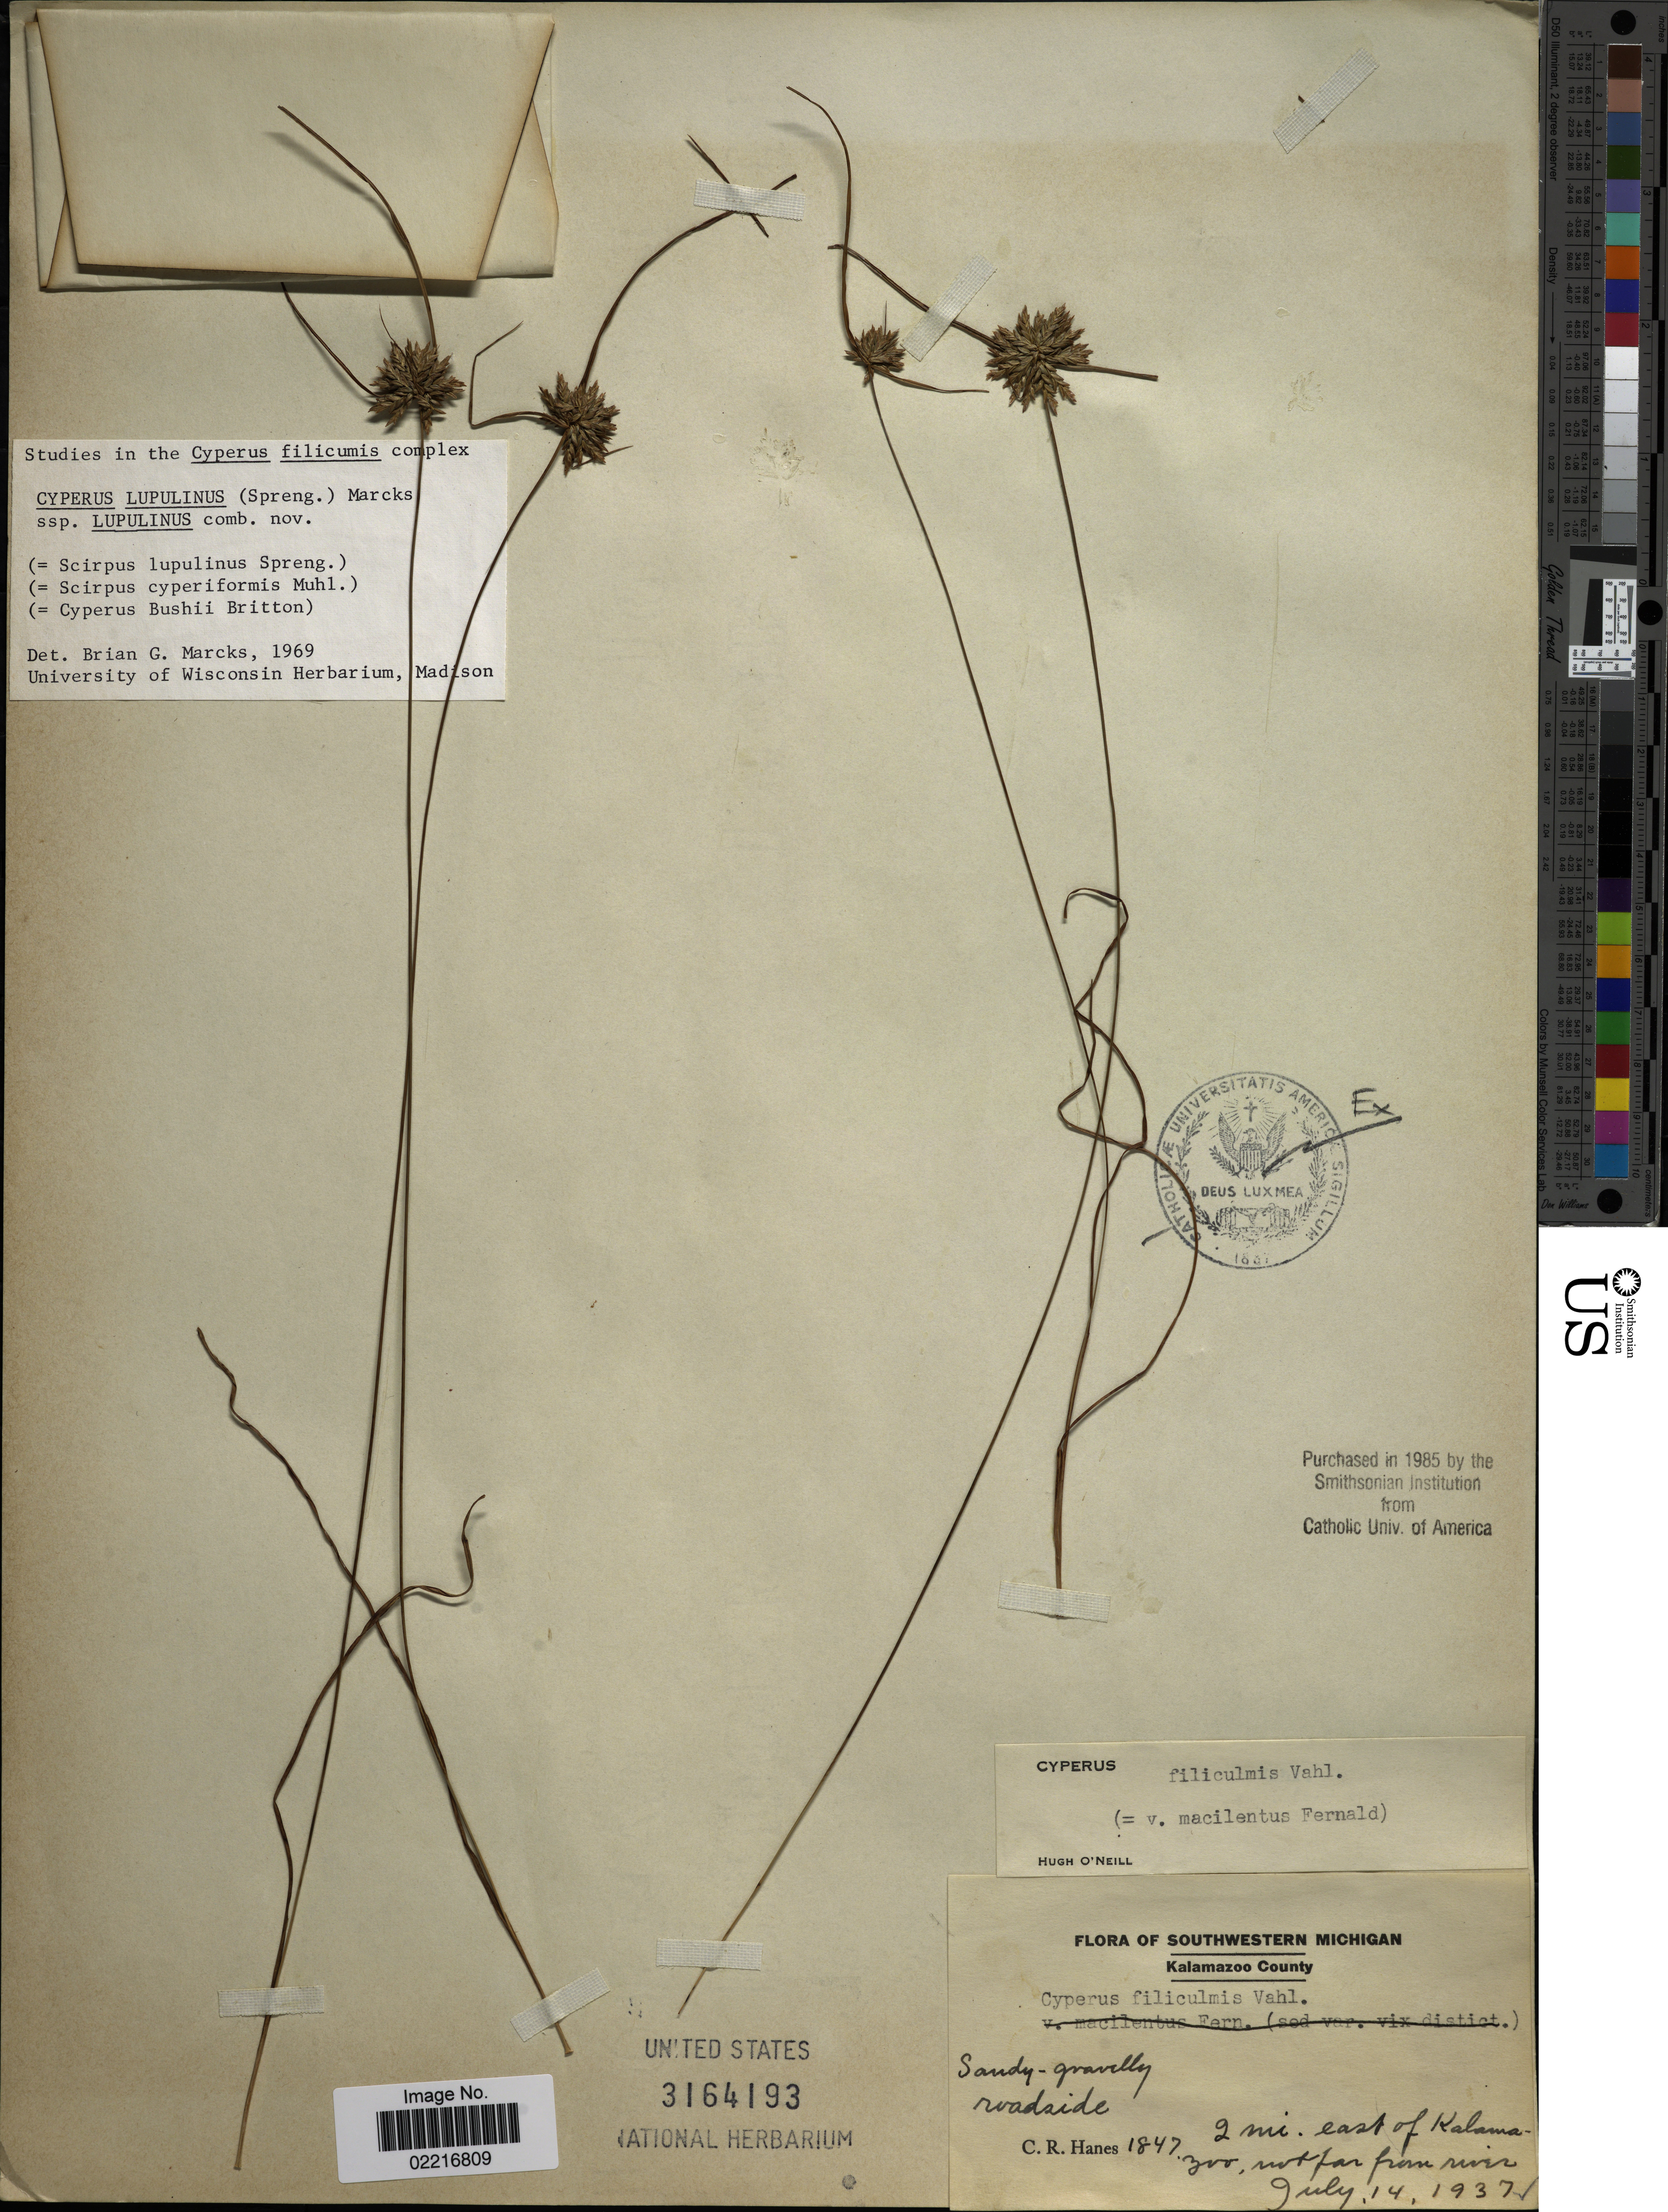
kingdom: Plantae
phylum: Tracheophyta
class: Liliopsida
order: Poales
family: Cyperaceae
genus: Cyperus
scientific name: Cyperus lupulinus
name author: (Spreng.) Marcks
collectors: C. Hanes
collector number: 1847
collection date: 1937-07-14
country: United States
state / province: Michigan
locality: Southwestern Michigan, Kalamazoo County. 2 mi. east of Kalamazoo, not far from river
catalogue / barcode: US 3164193